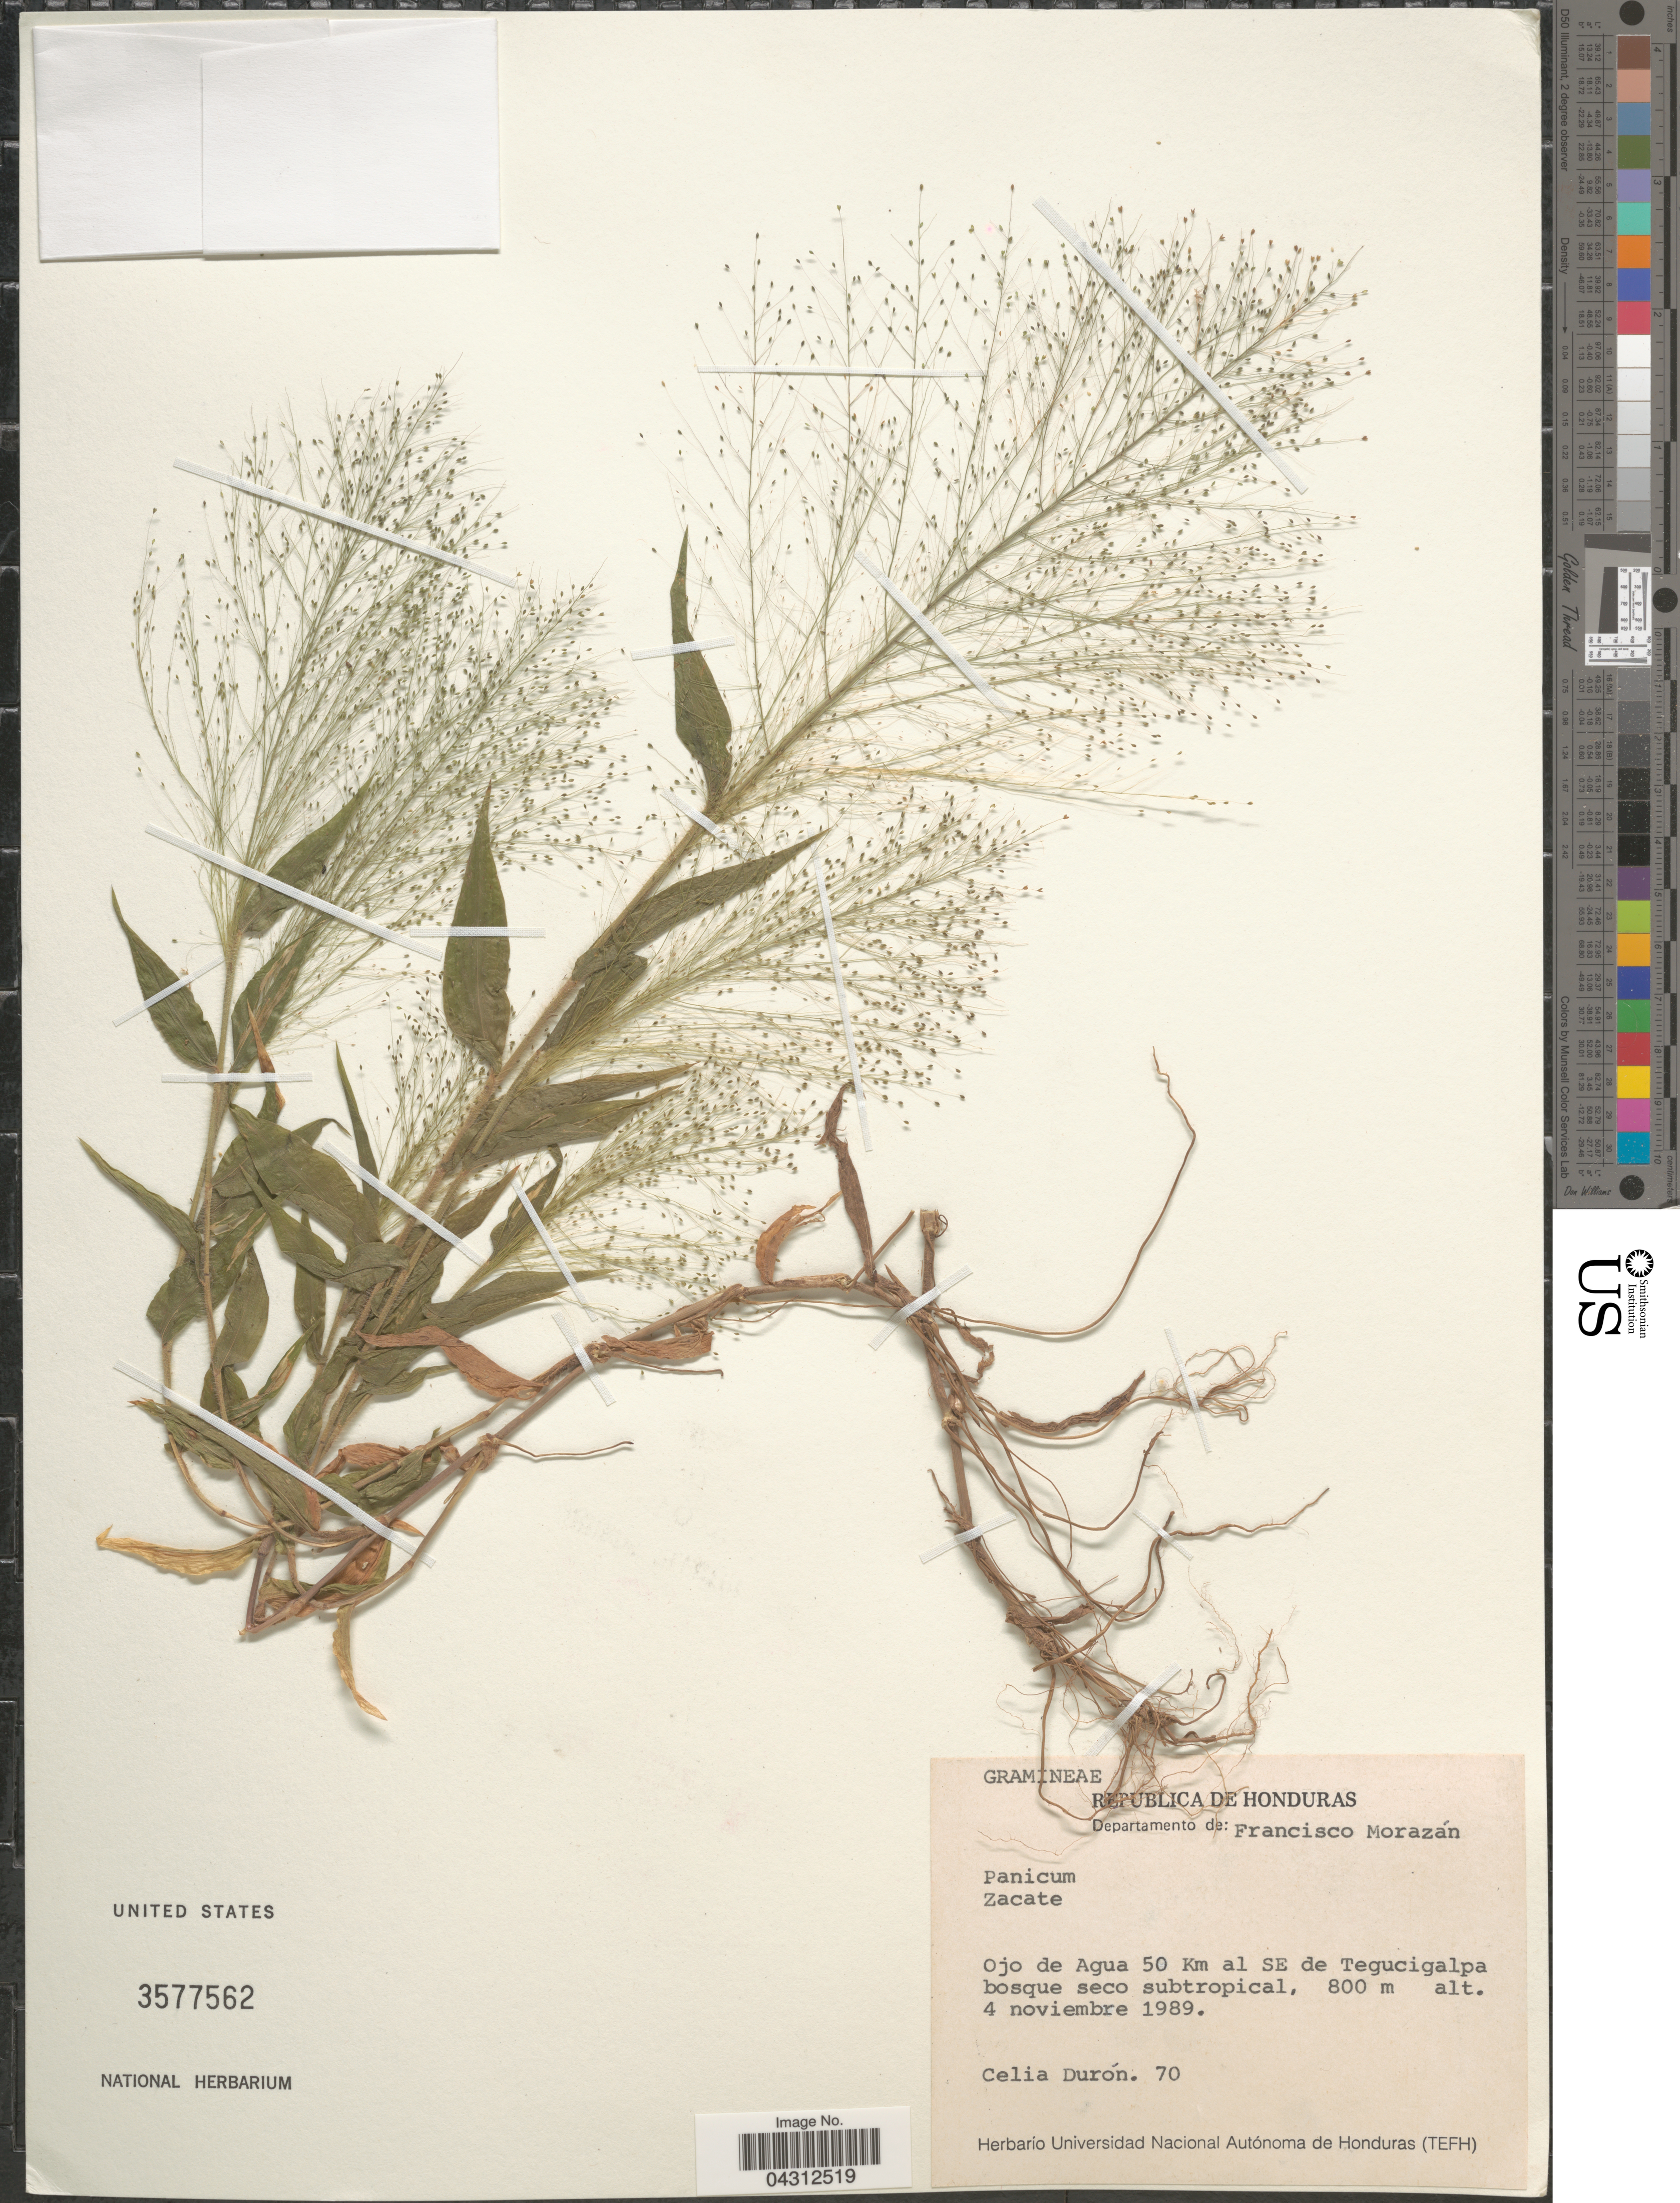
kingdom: Plantae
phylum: Tracheophyta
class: Liliopsida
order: Poales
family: Poaceae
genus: Panicum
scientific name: Panicum sp.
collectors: C. Duron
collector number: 70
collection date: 1989-11-04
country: Honduras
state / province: Fco. Morazán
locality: Departamento de: Francisco Morazán. Ojo de Agua 50 Km al SE de Tegucigalpa bosque seco subtropical.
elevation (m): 800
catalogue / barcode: US 3577562